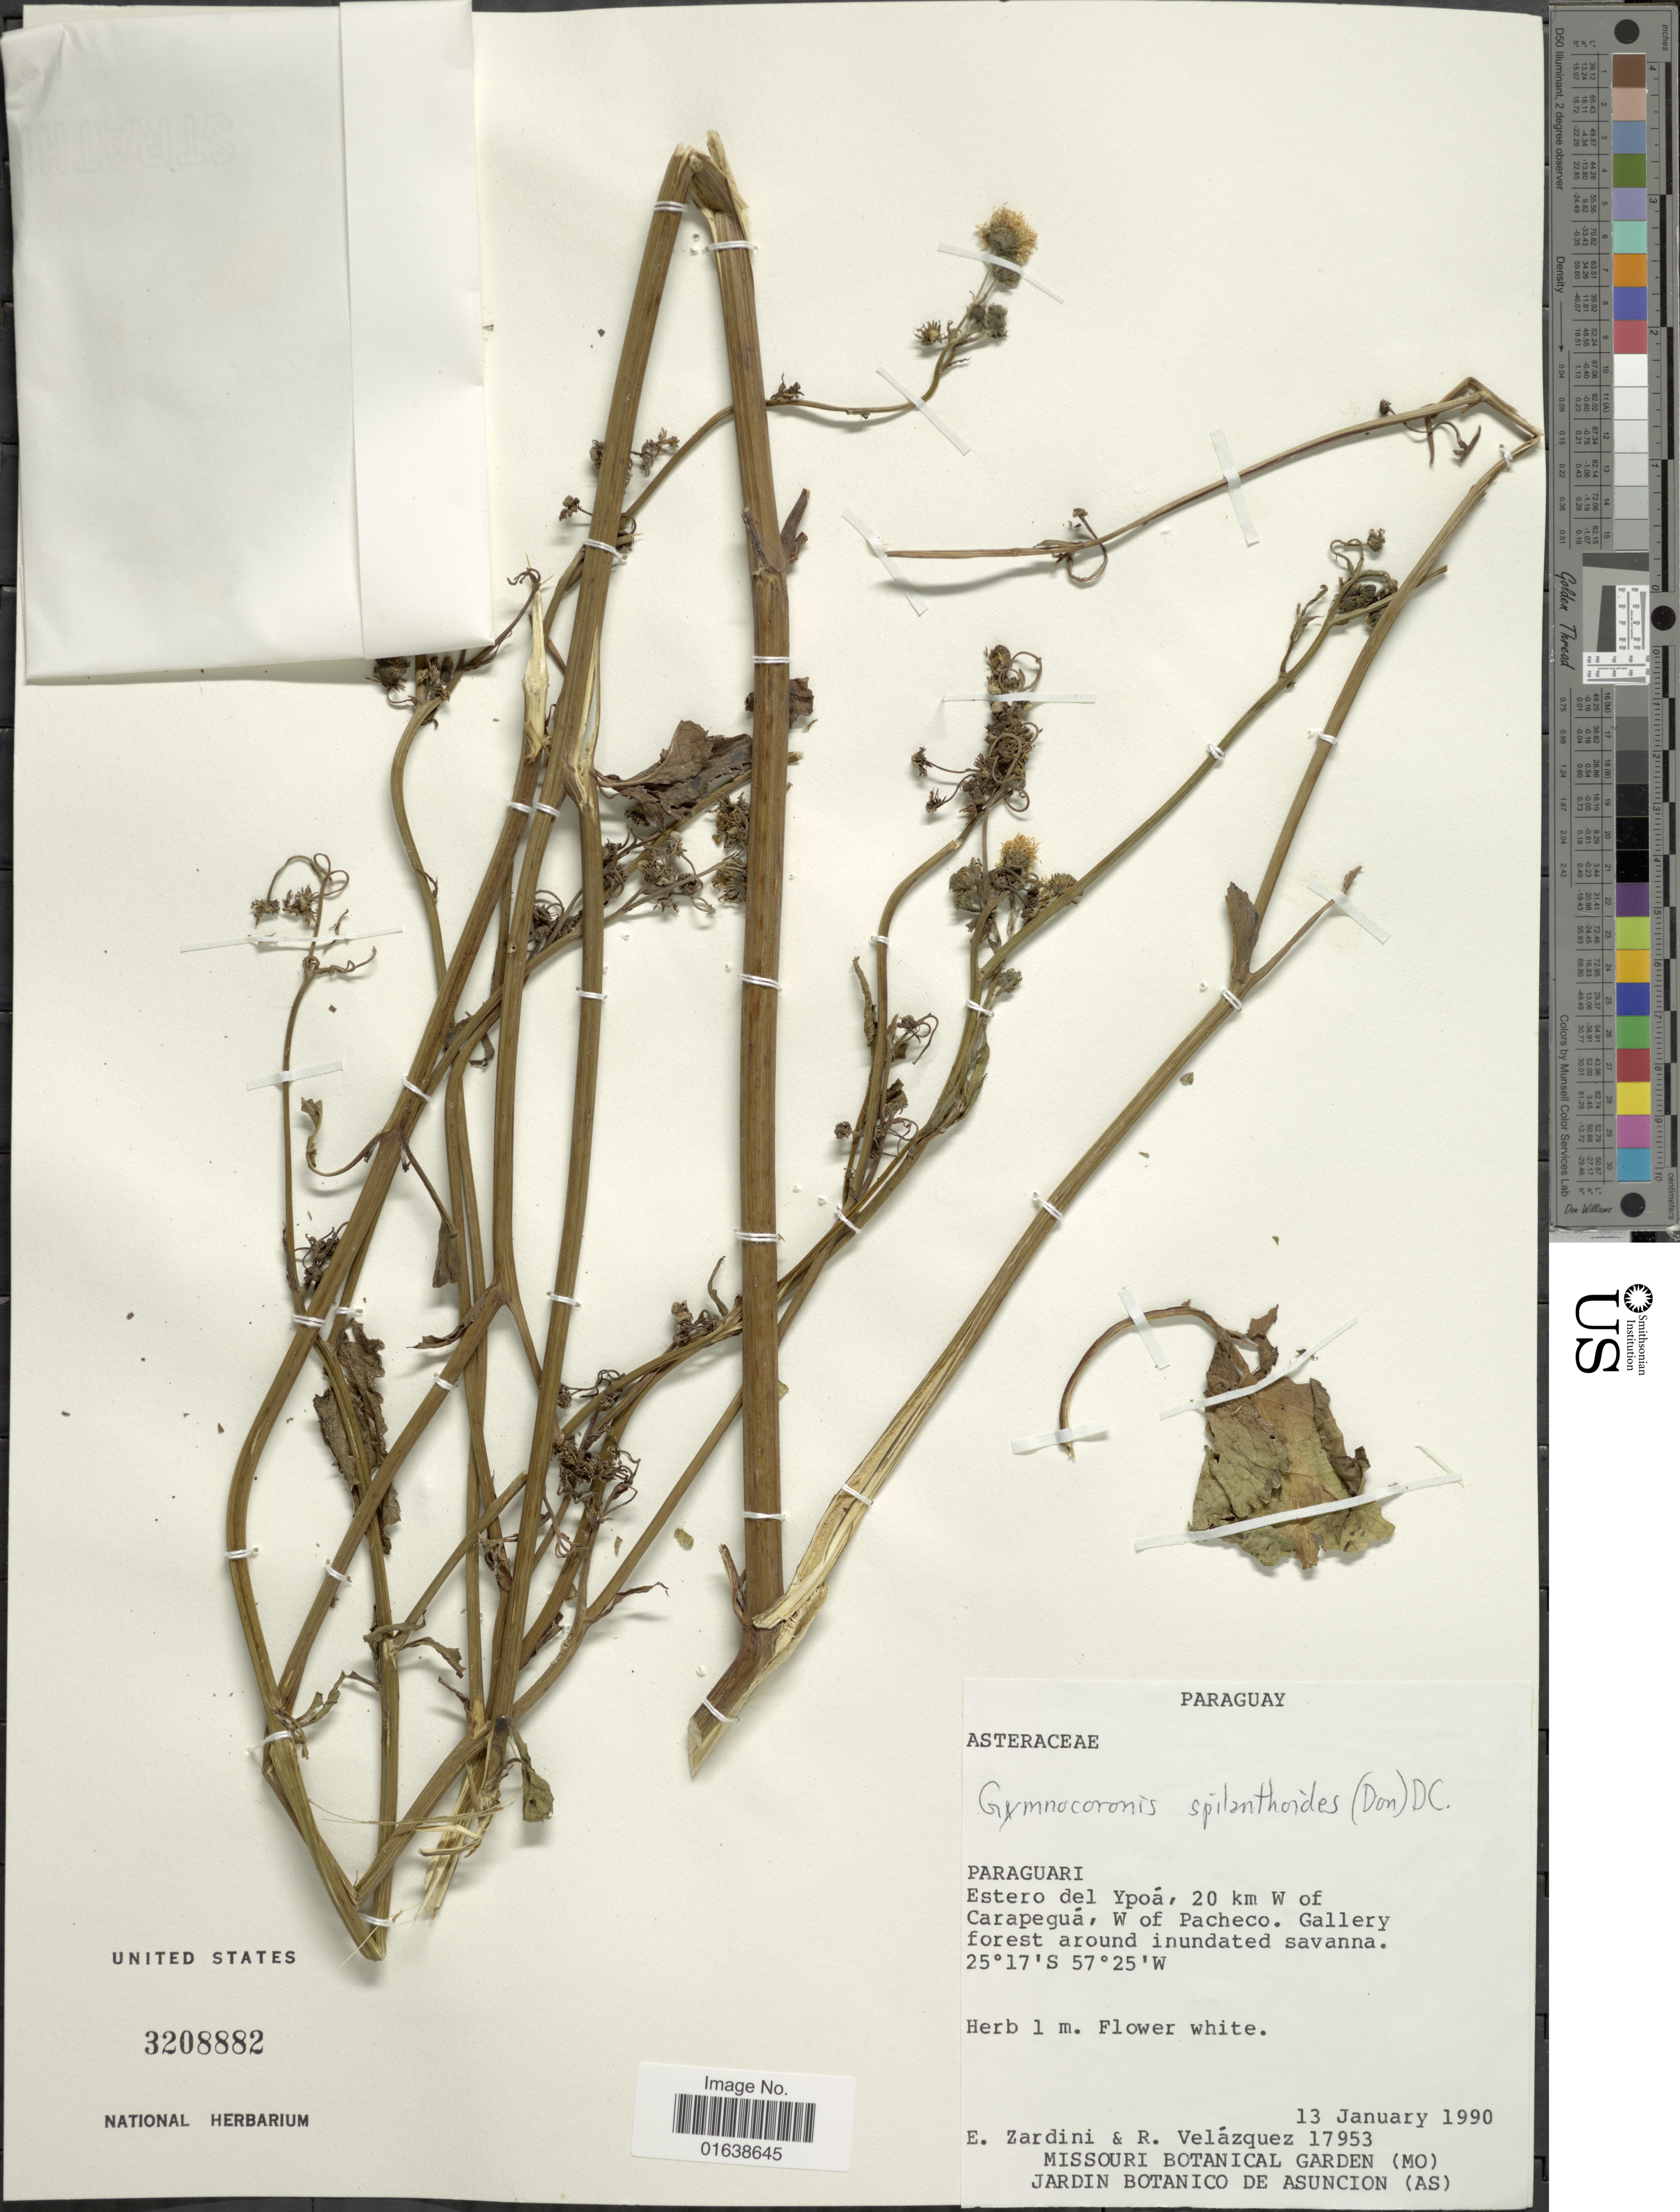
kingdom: Plantae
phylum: Tracheophyta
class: Magnoliopsida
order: Asterales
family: Asteraceae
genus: Gymnocoronis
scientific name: Gymnocoronis spilanthoides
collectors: E. M. Zardini & R. Velázquez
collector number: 17953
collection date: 1990-01-13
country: Paraguay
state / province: Paraguari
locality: Paraguay. Paraguari. Estero del ypoa, 20 km W of Carapegua, W of Pacheco.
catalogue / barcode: US 3208882